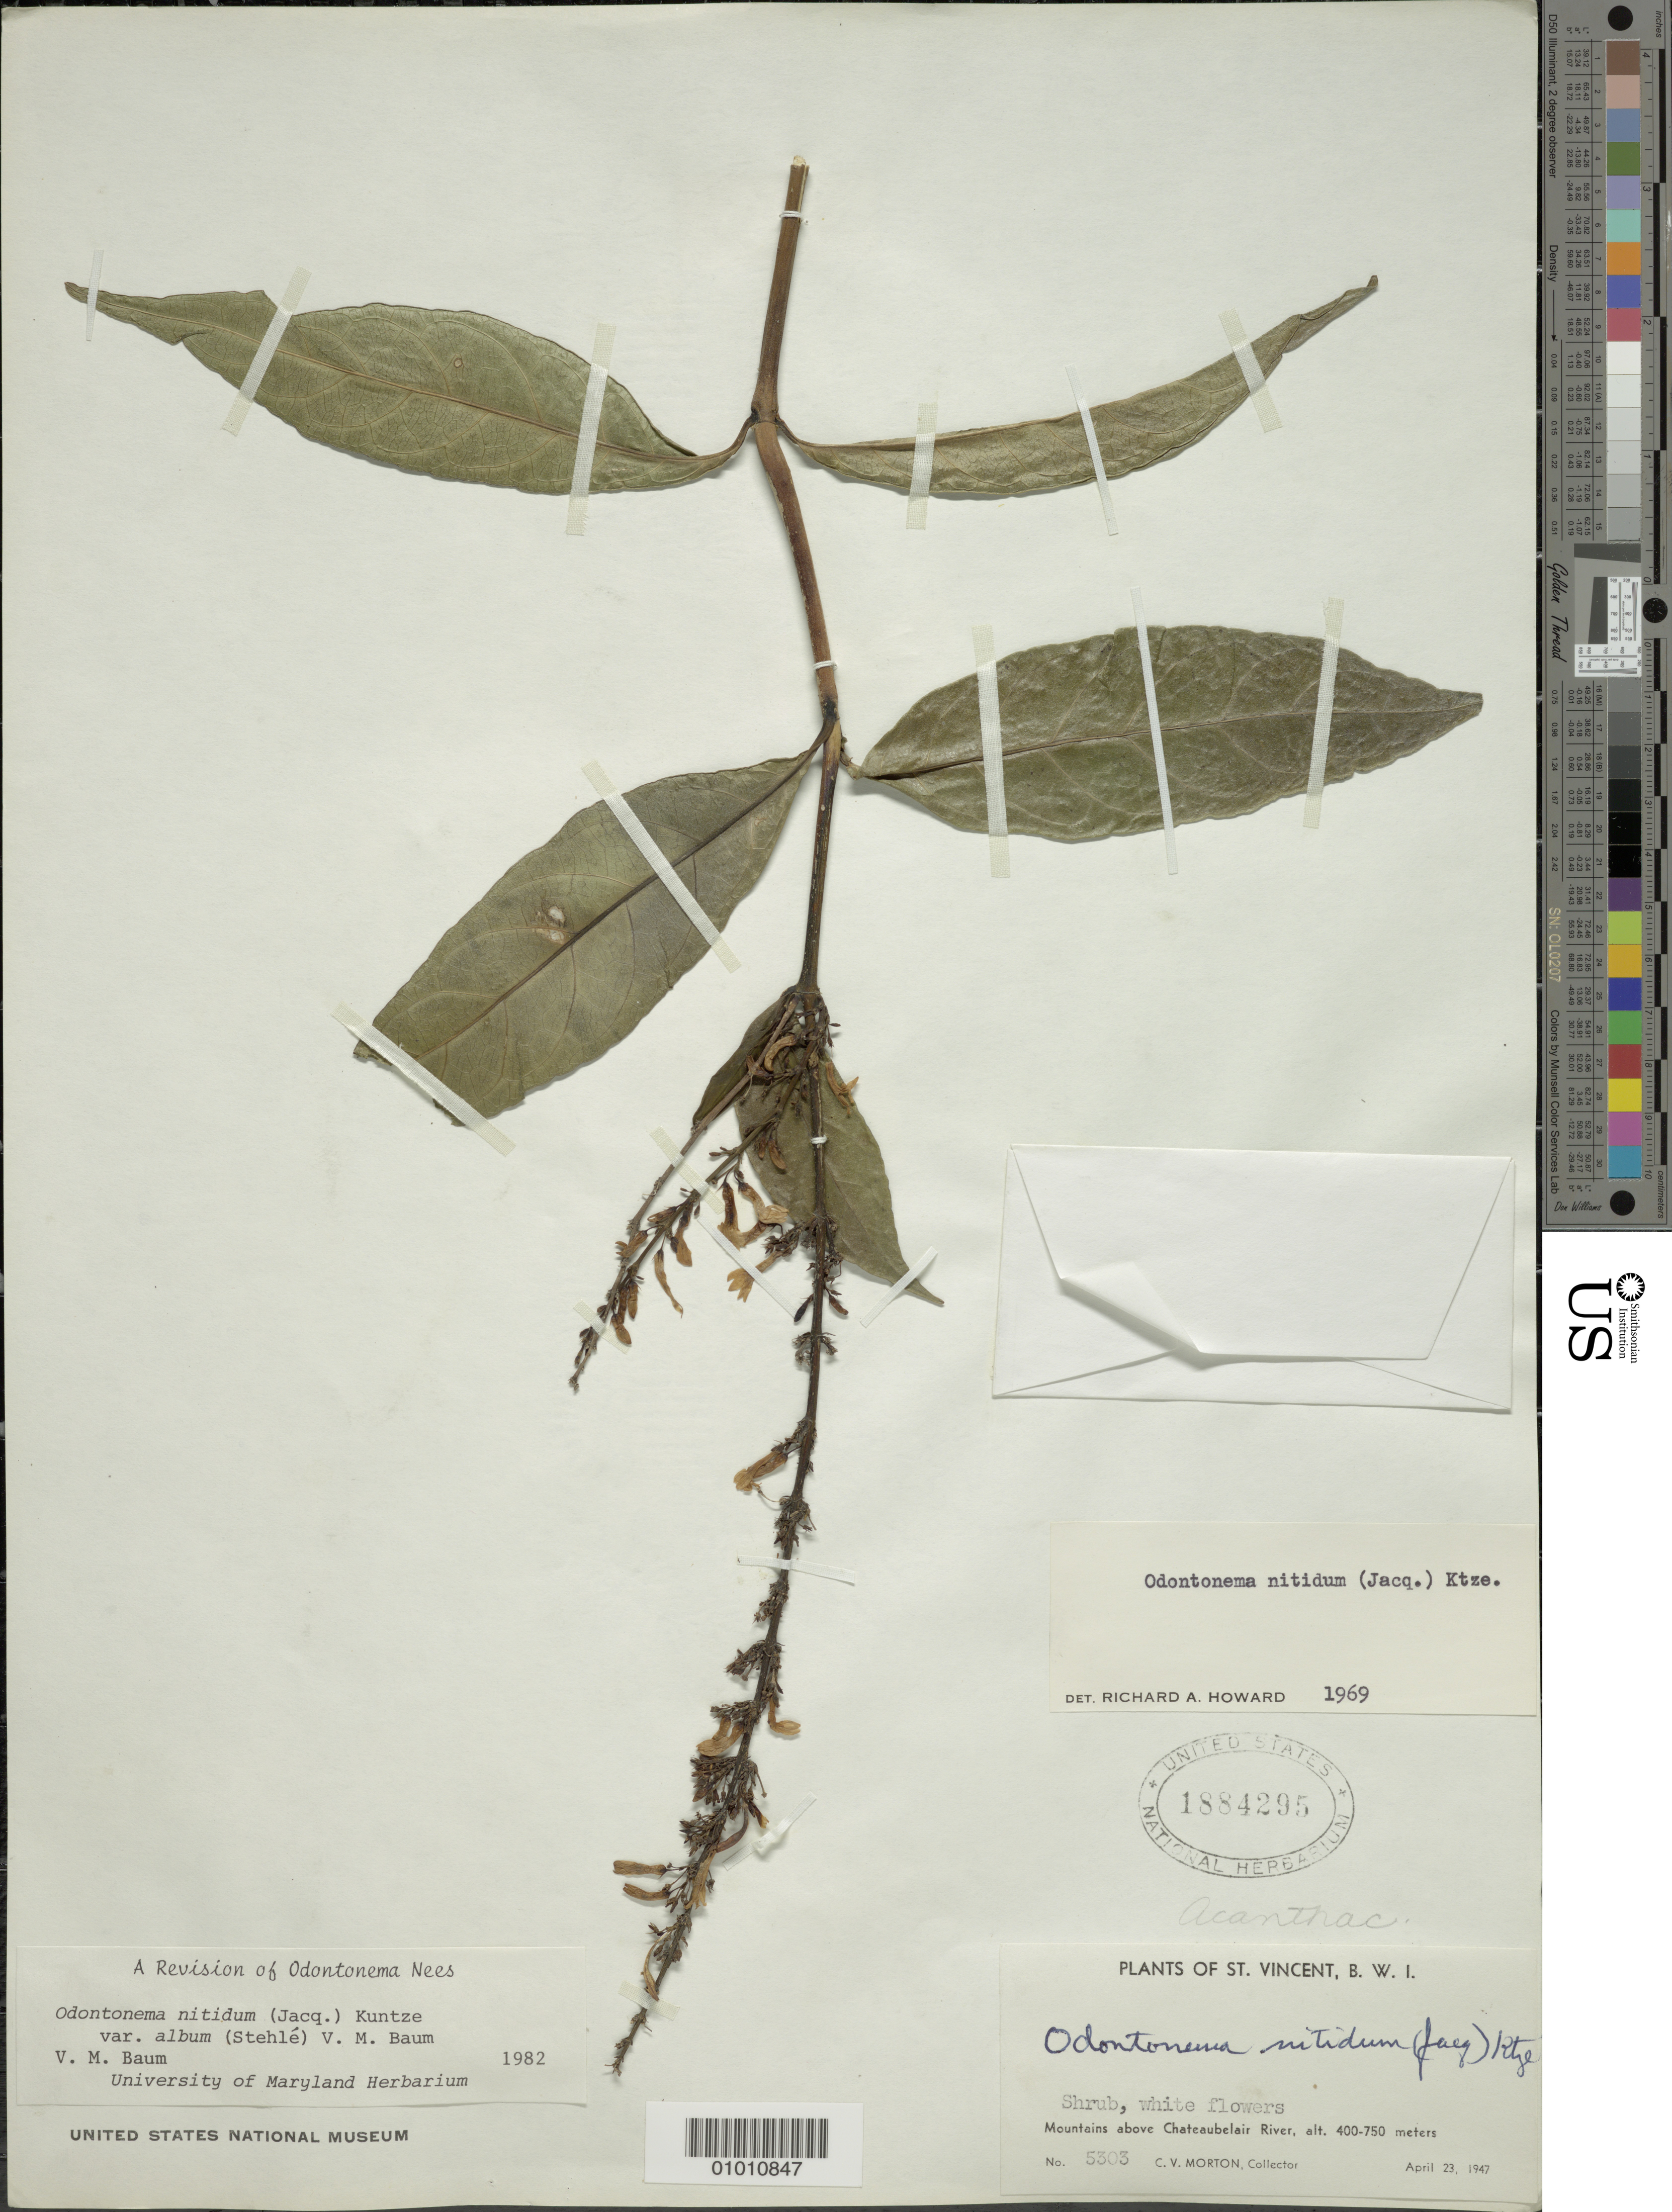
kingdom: Plantae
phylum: Tracheophyta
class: Magnoliopsida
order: Lamiales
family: Acanthaceae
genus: Odontonema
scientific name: Odontonema nitidum var. album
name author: (Stehlé) V.M. Baum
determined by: Baum, V. M.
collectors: C. V. Morton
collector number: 5303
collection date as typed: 23 Apr 1947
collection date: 1947-04-23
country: St. Vincent - Grenadines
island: St. Vincent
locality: Mountains above Chateubelair River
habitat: Mountains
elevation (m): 400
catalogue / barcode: US 1884295